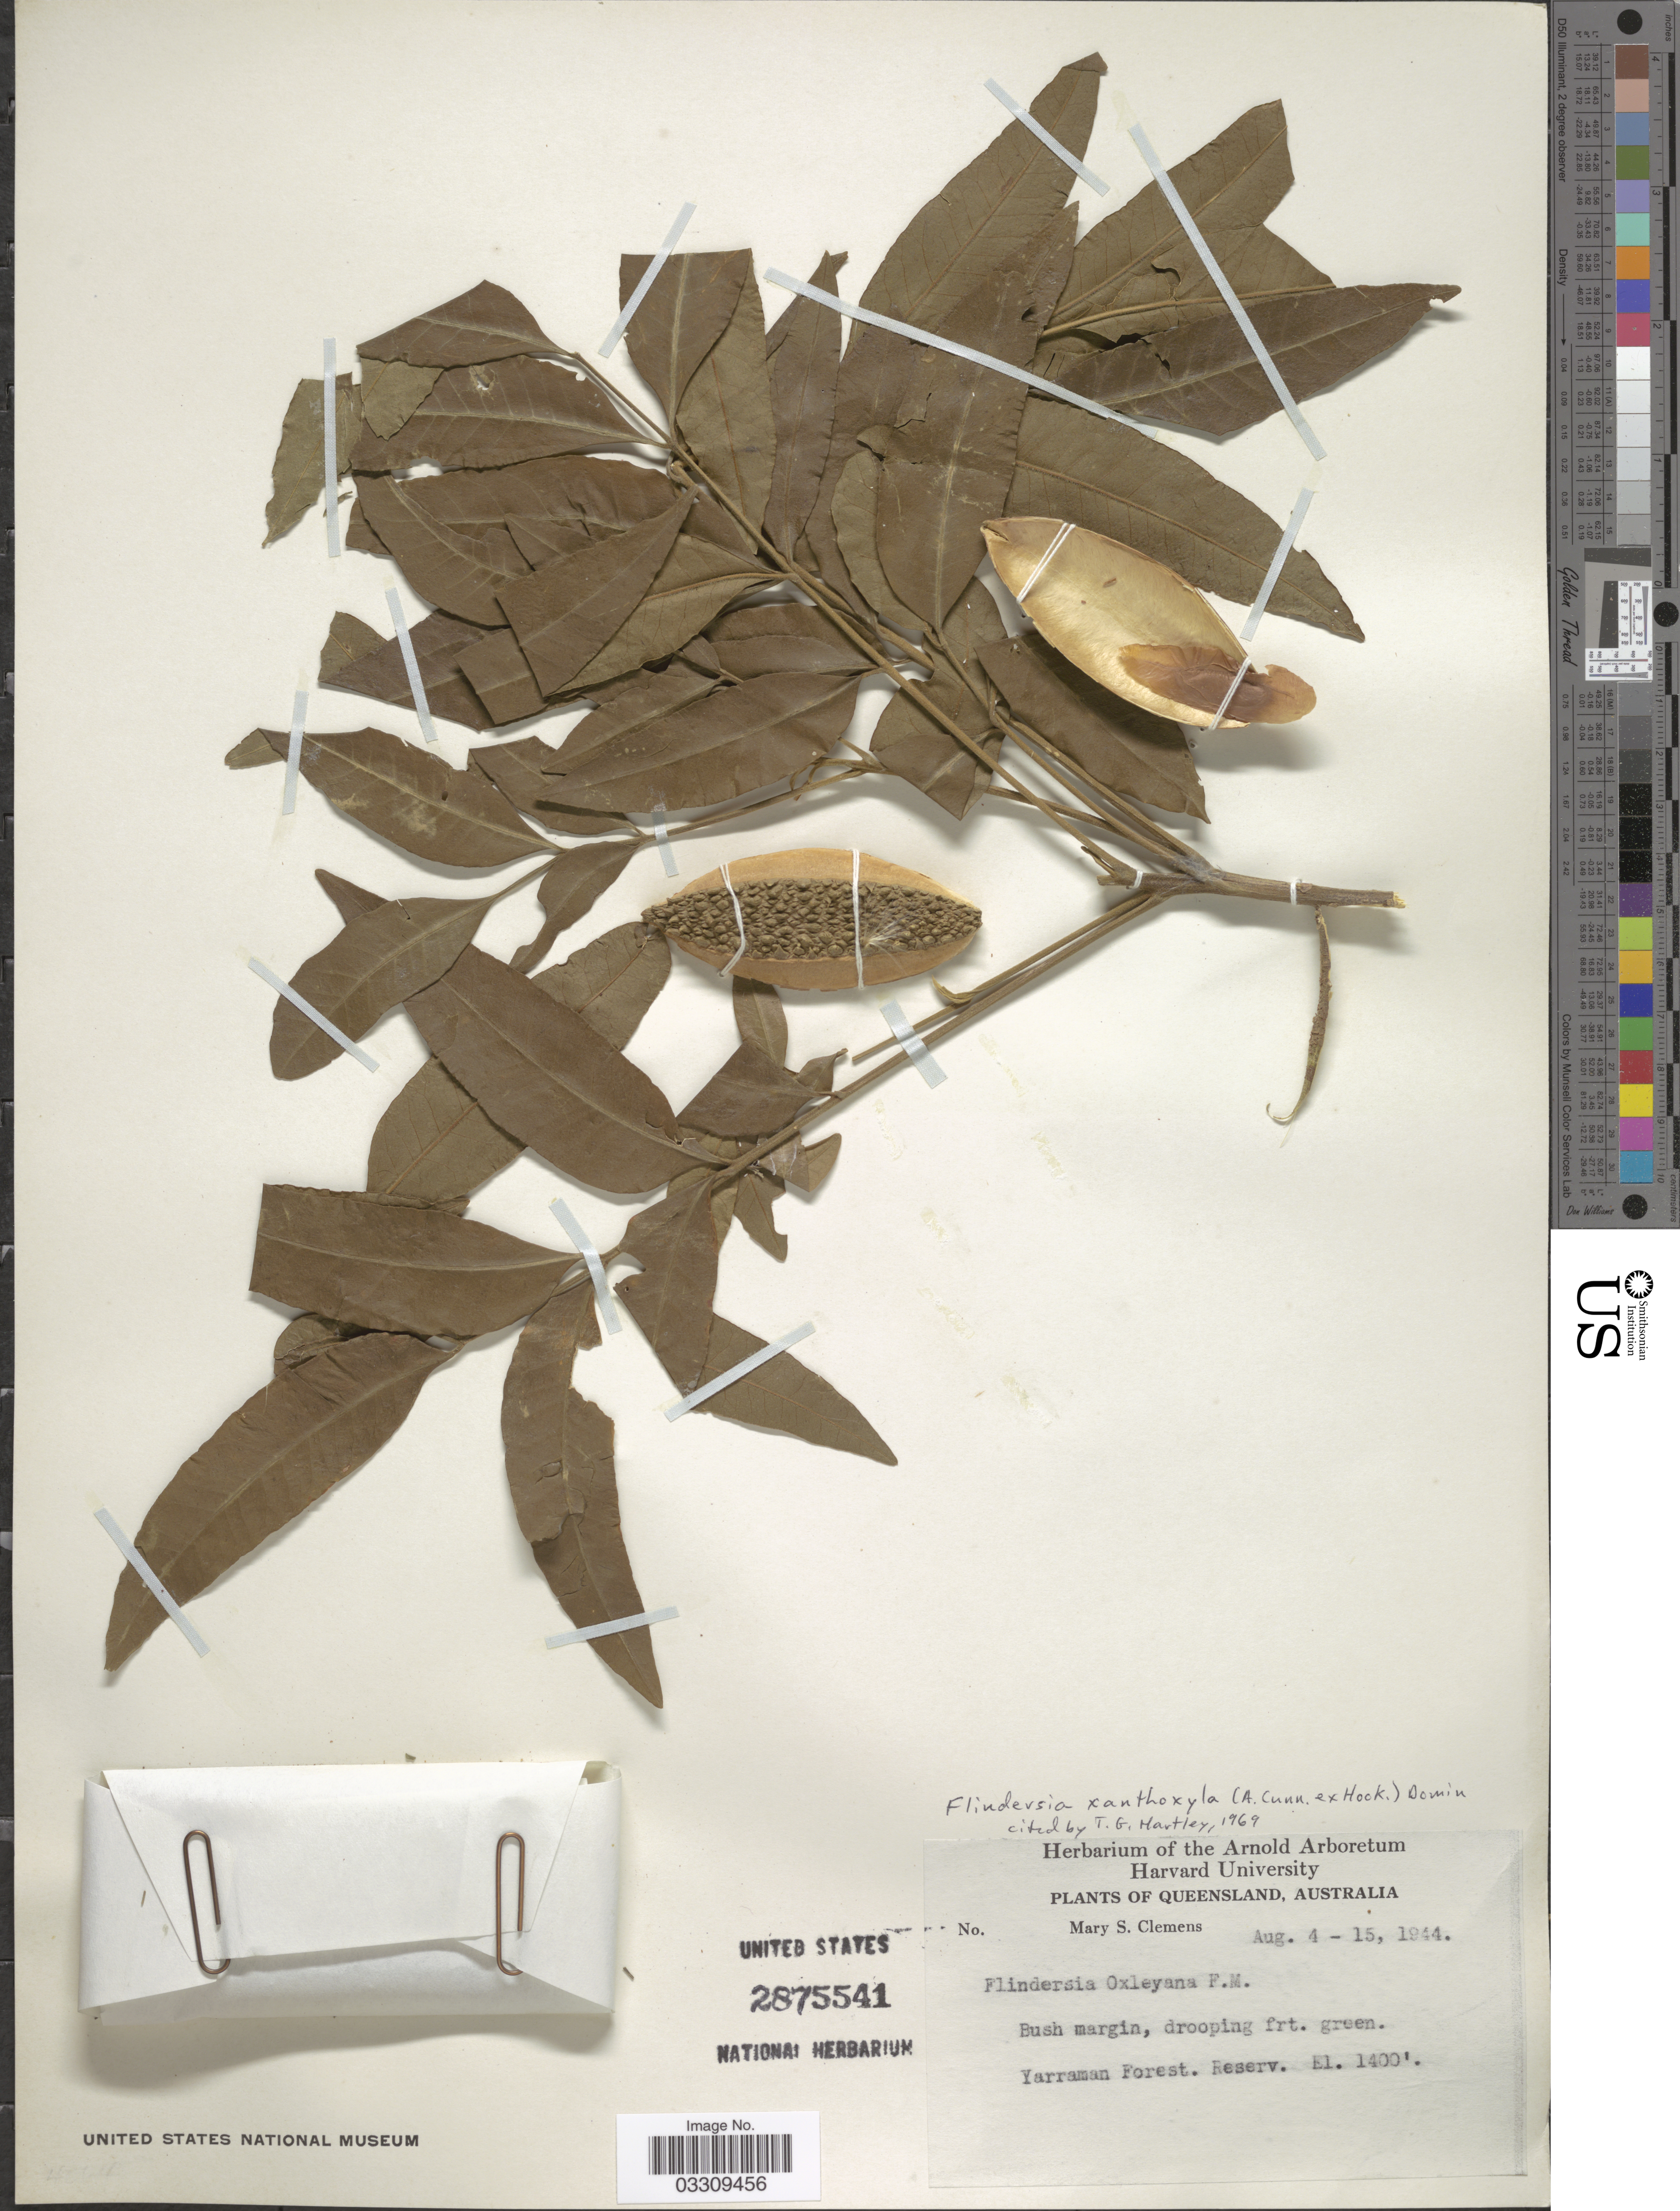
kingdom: Plantae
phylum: Tracheophyta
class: Magnoliopsida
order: Sapindales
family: Rutaceae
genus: Flindersia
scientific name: Flindersia xanthoxyla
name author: (A. Cunn. ex Hook.) Domin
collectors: M. S. Clemens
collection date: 1944-04-15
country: Australia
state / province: Queensland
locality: Yarraman Forest. Reserv.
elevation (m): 427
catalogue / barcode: US 2875541